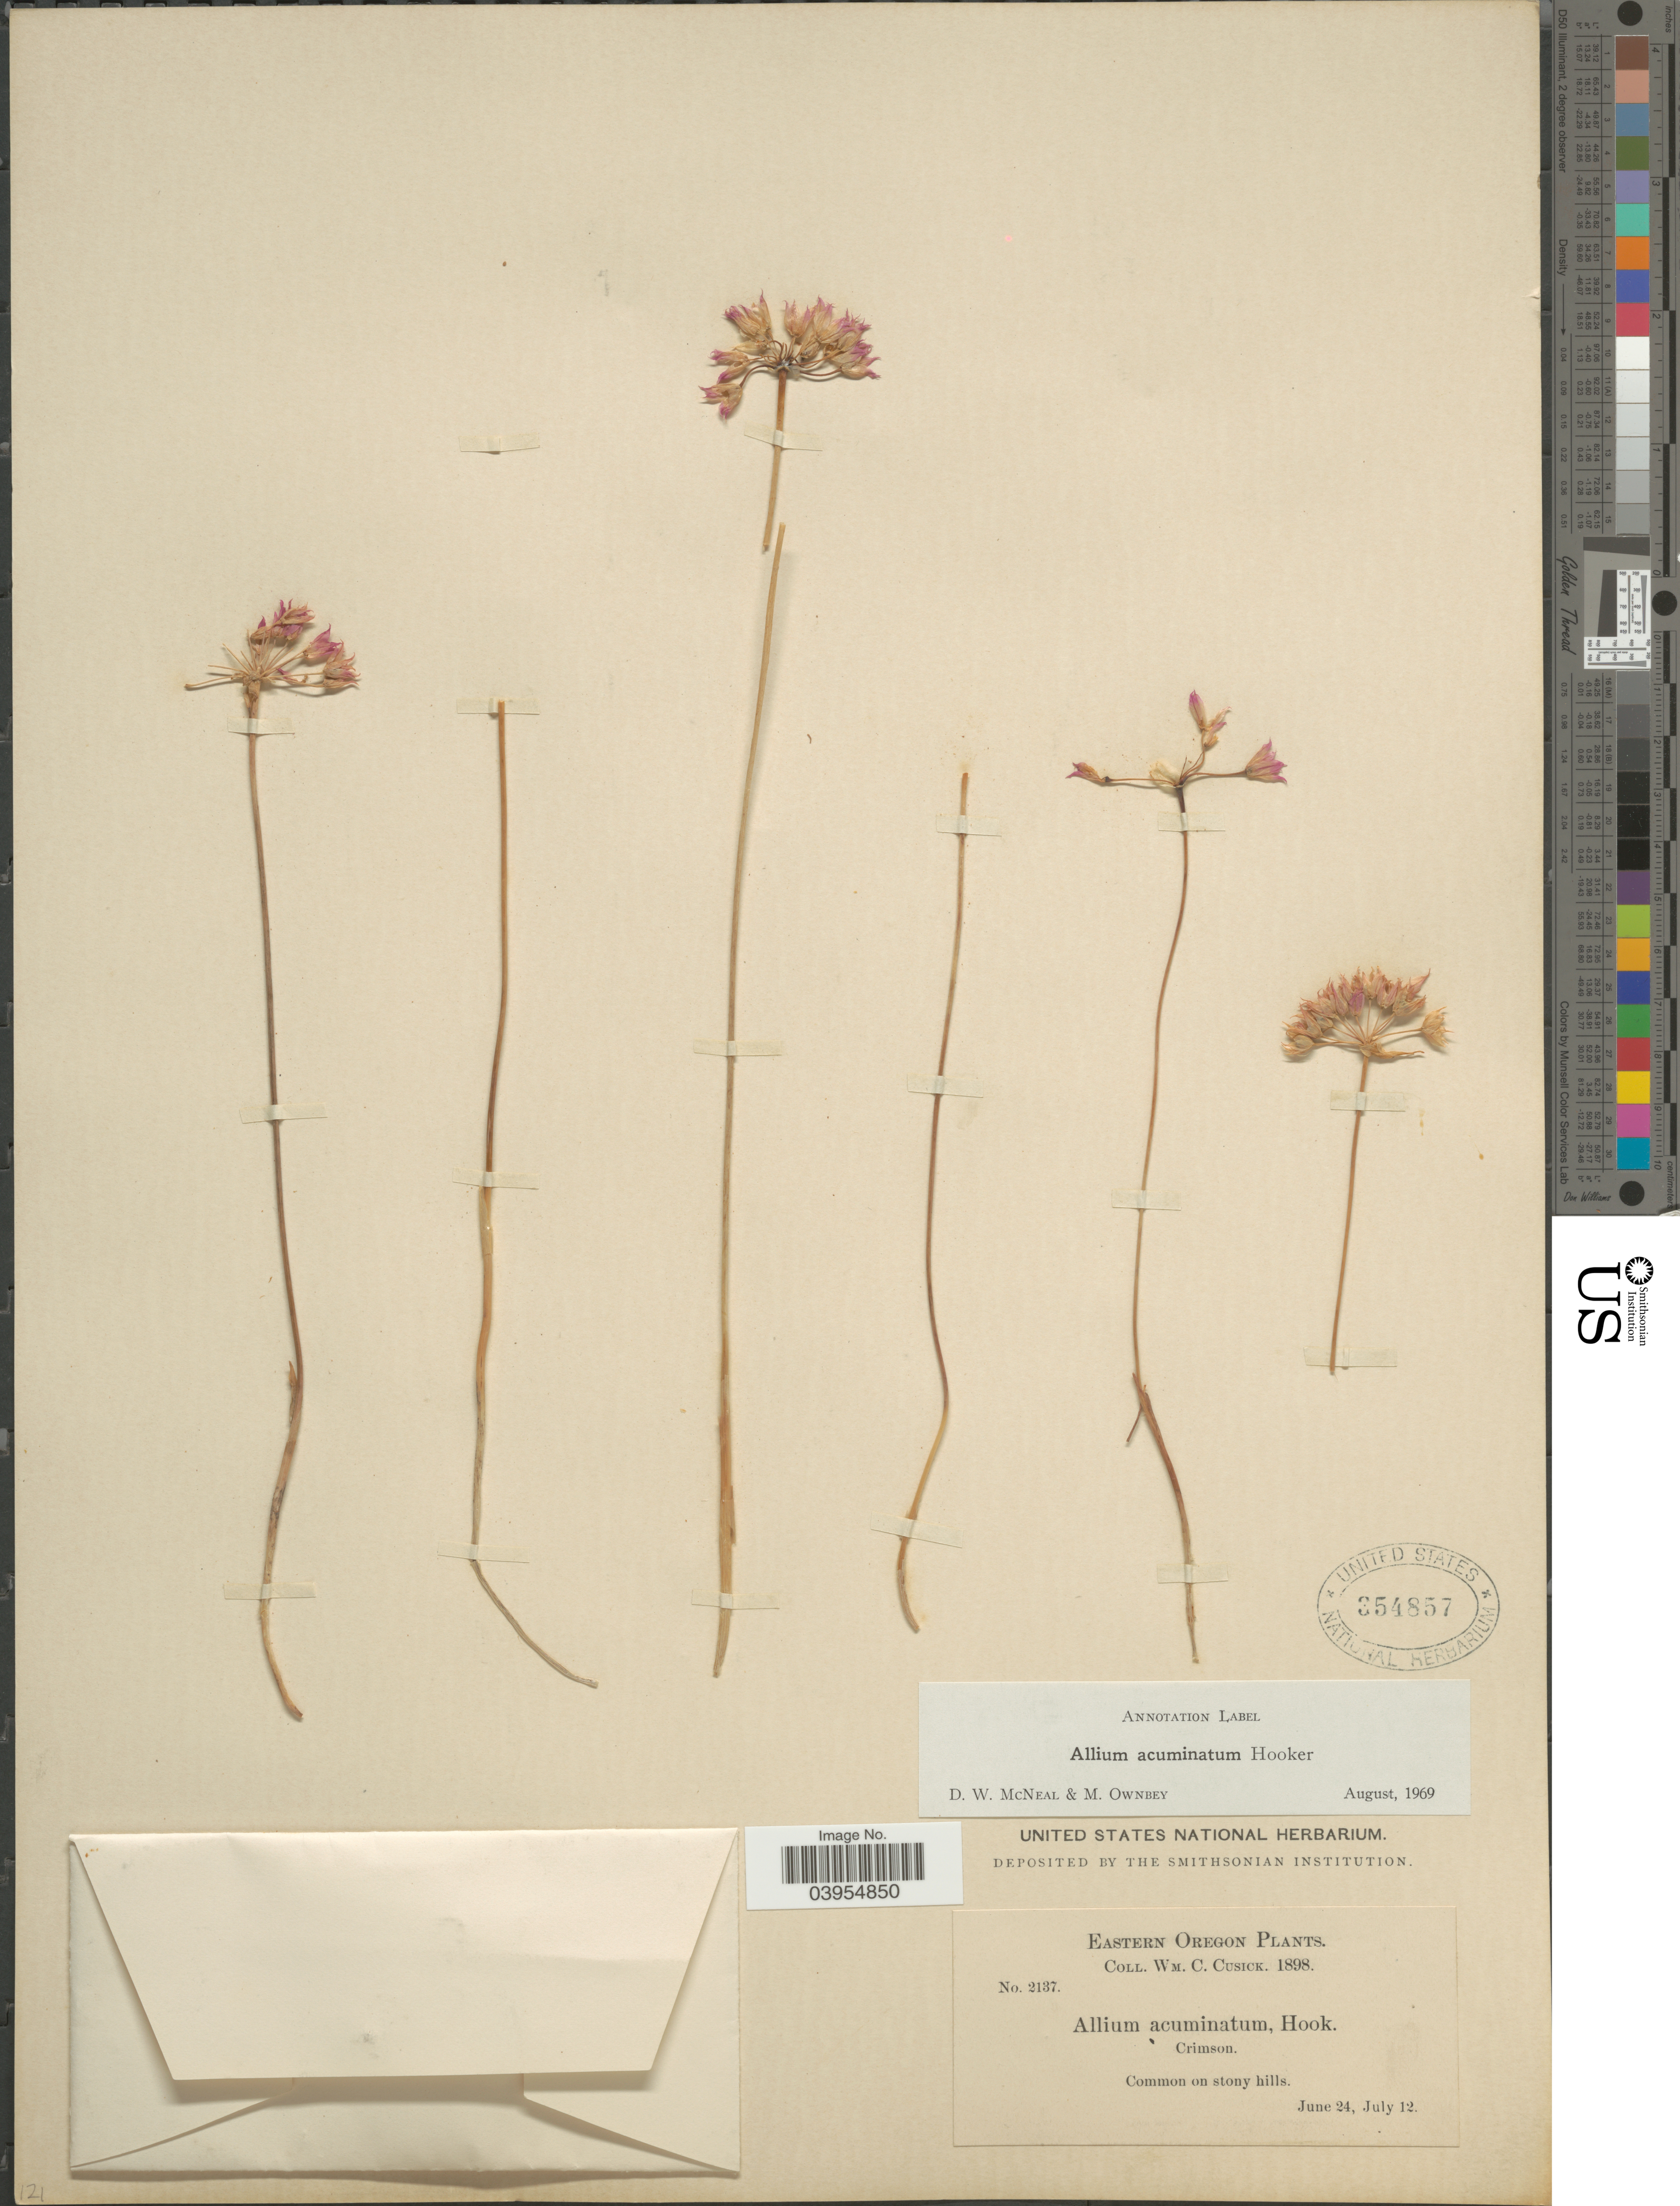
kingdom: Plantae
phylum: Tracheophyta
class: Liliopsida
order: Asparagales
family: Amaryllidaceae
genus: Allium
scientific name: Allium acuminatum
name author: Hook.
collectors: W. C. Cusick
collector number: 2137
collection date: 1898-06-24/1898-07-12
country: United States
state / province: Oregon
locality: Eastern Oregon. On stony hills.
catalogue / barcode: US 354857